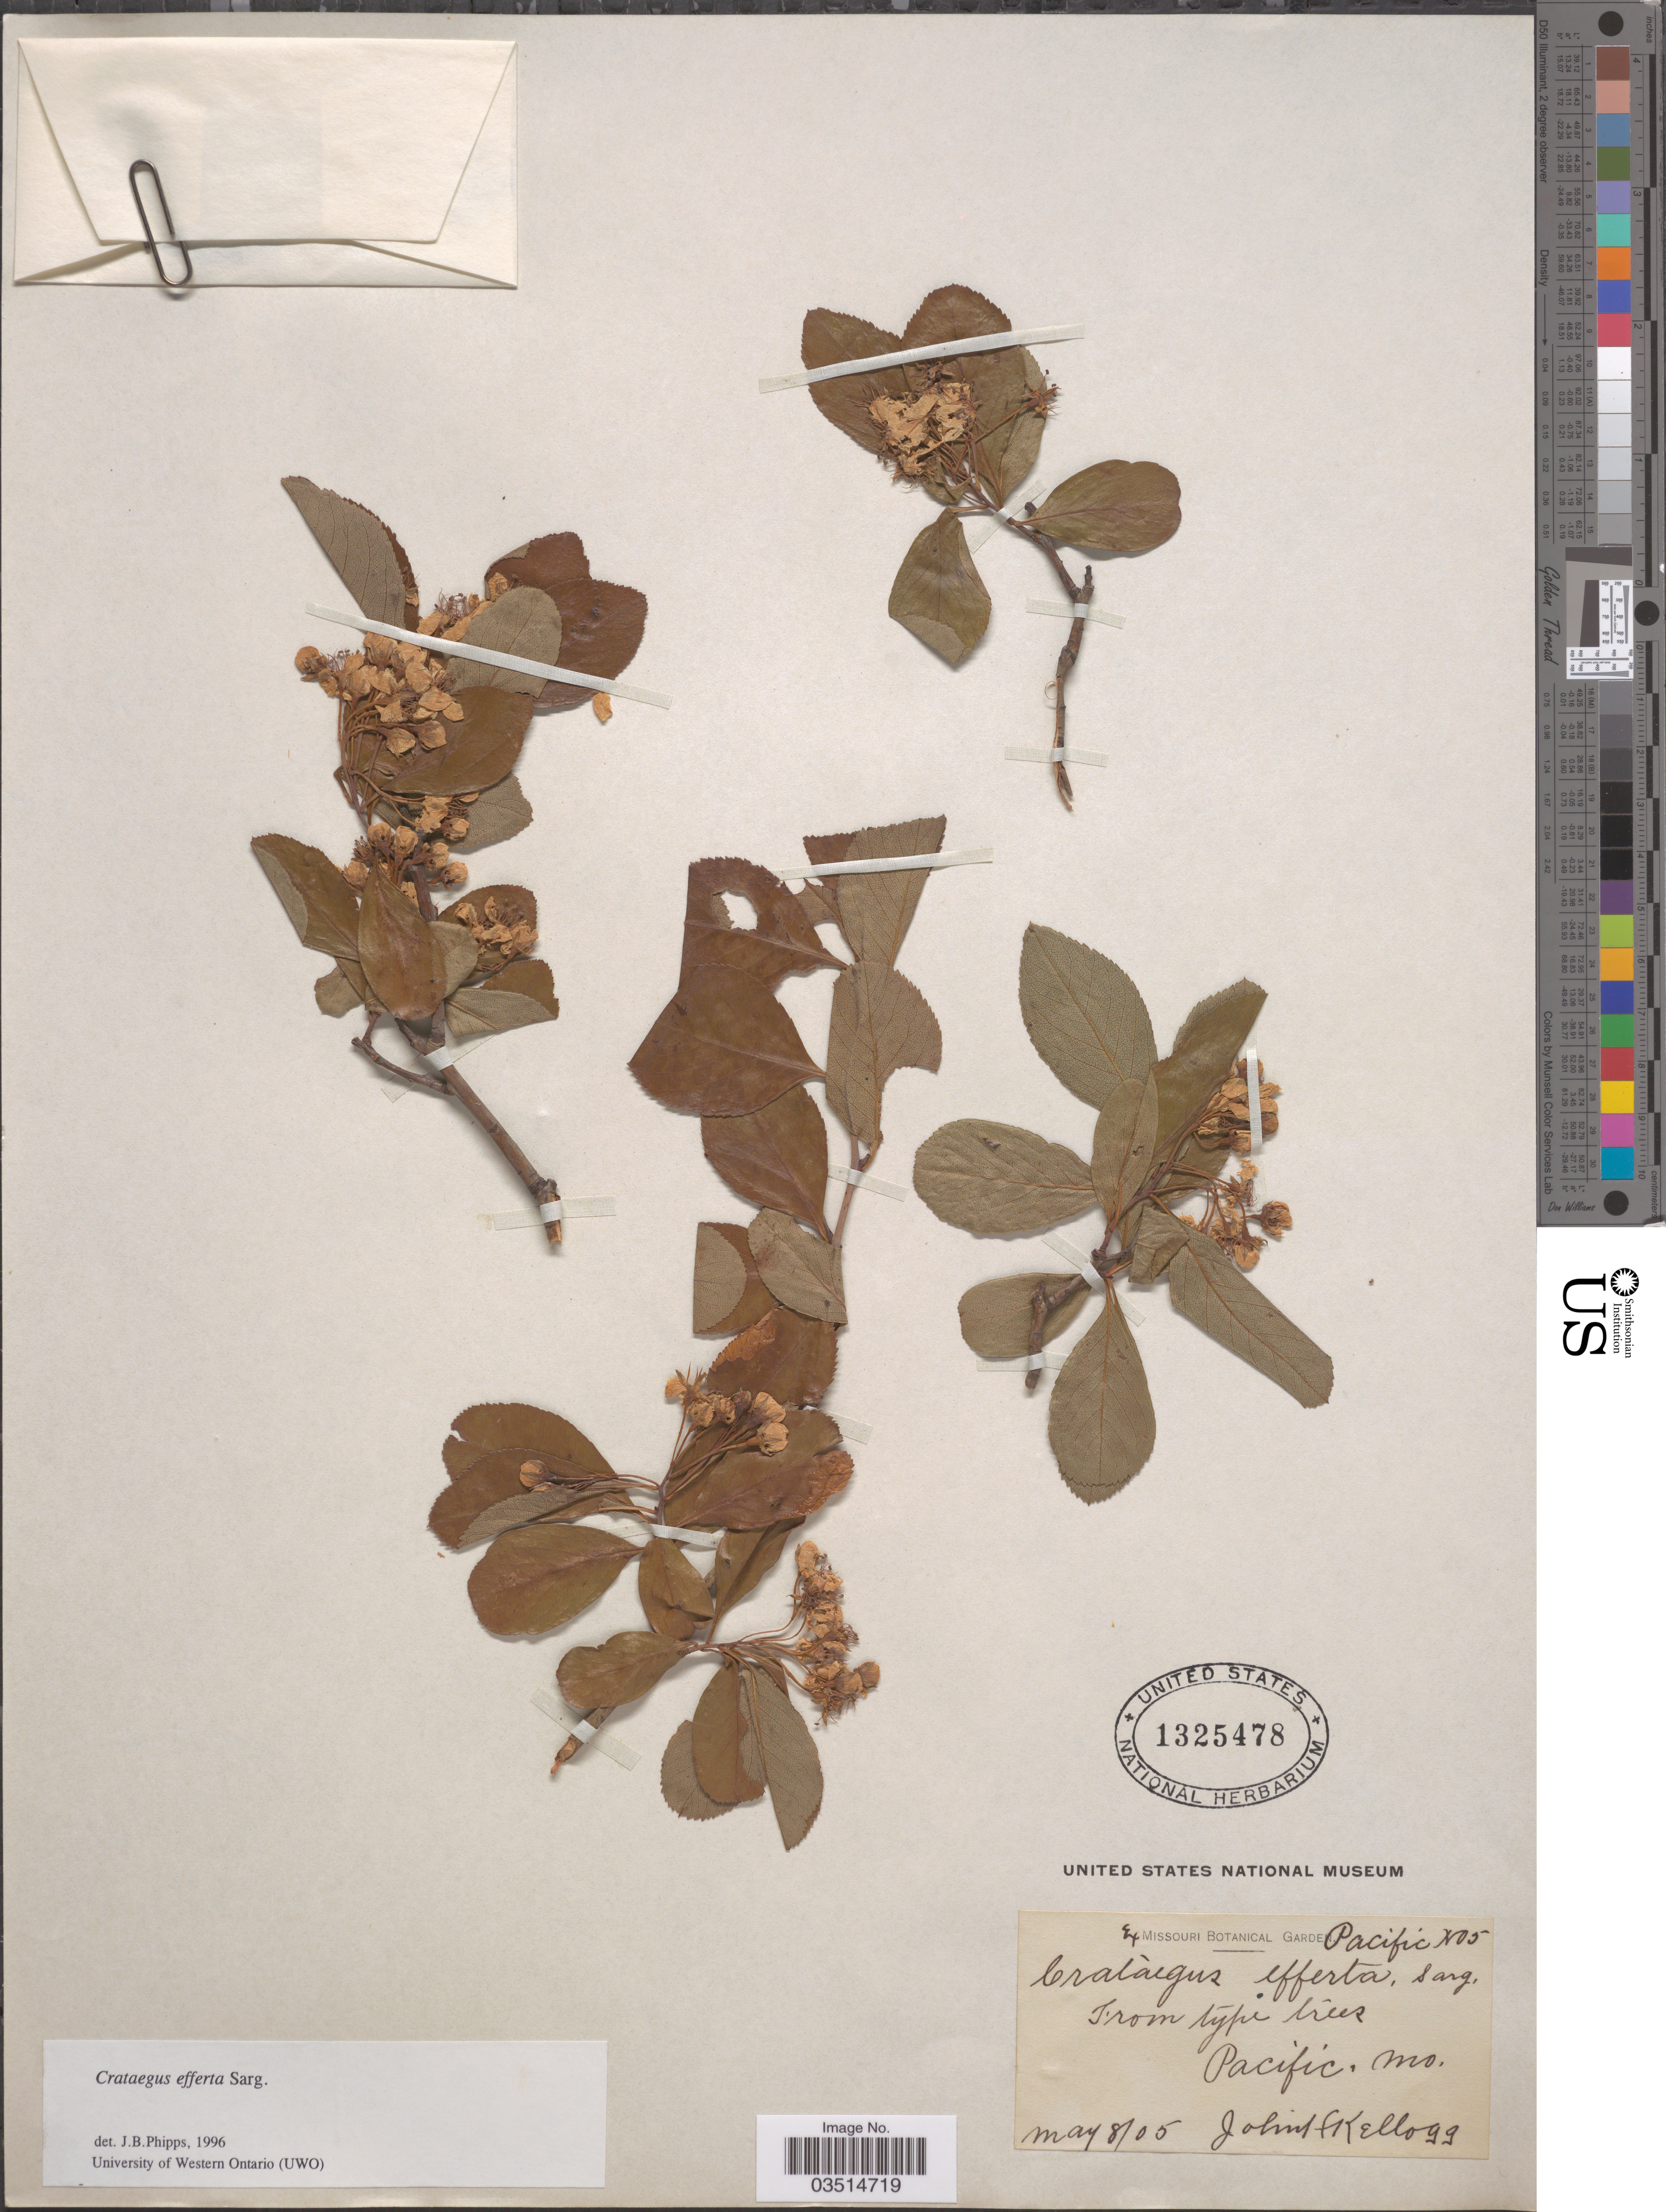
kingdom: Plantae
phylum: Tracheophyta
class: Magnoliopsida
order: Rosales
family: Rosaceae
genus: Crataegus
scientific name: Crataegus efferta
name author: Sarg.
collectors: J. H. Kellogg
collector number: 05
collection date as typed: Transcribed d/m/y: 8/5/5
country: United States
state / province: Missouri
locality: Pacific.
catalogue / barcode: US 1325478